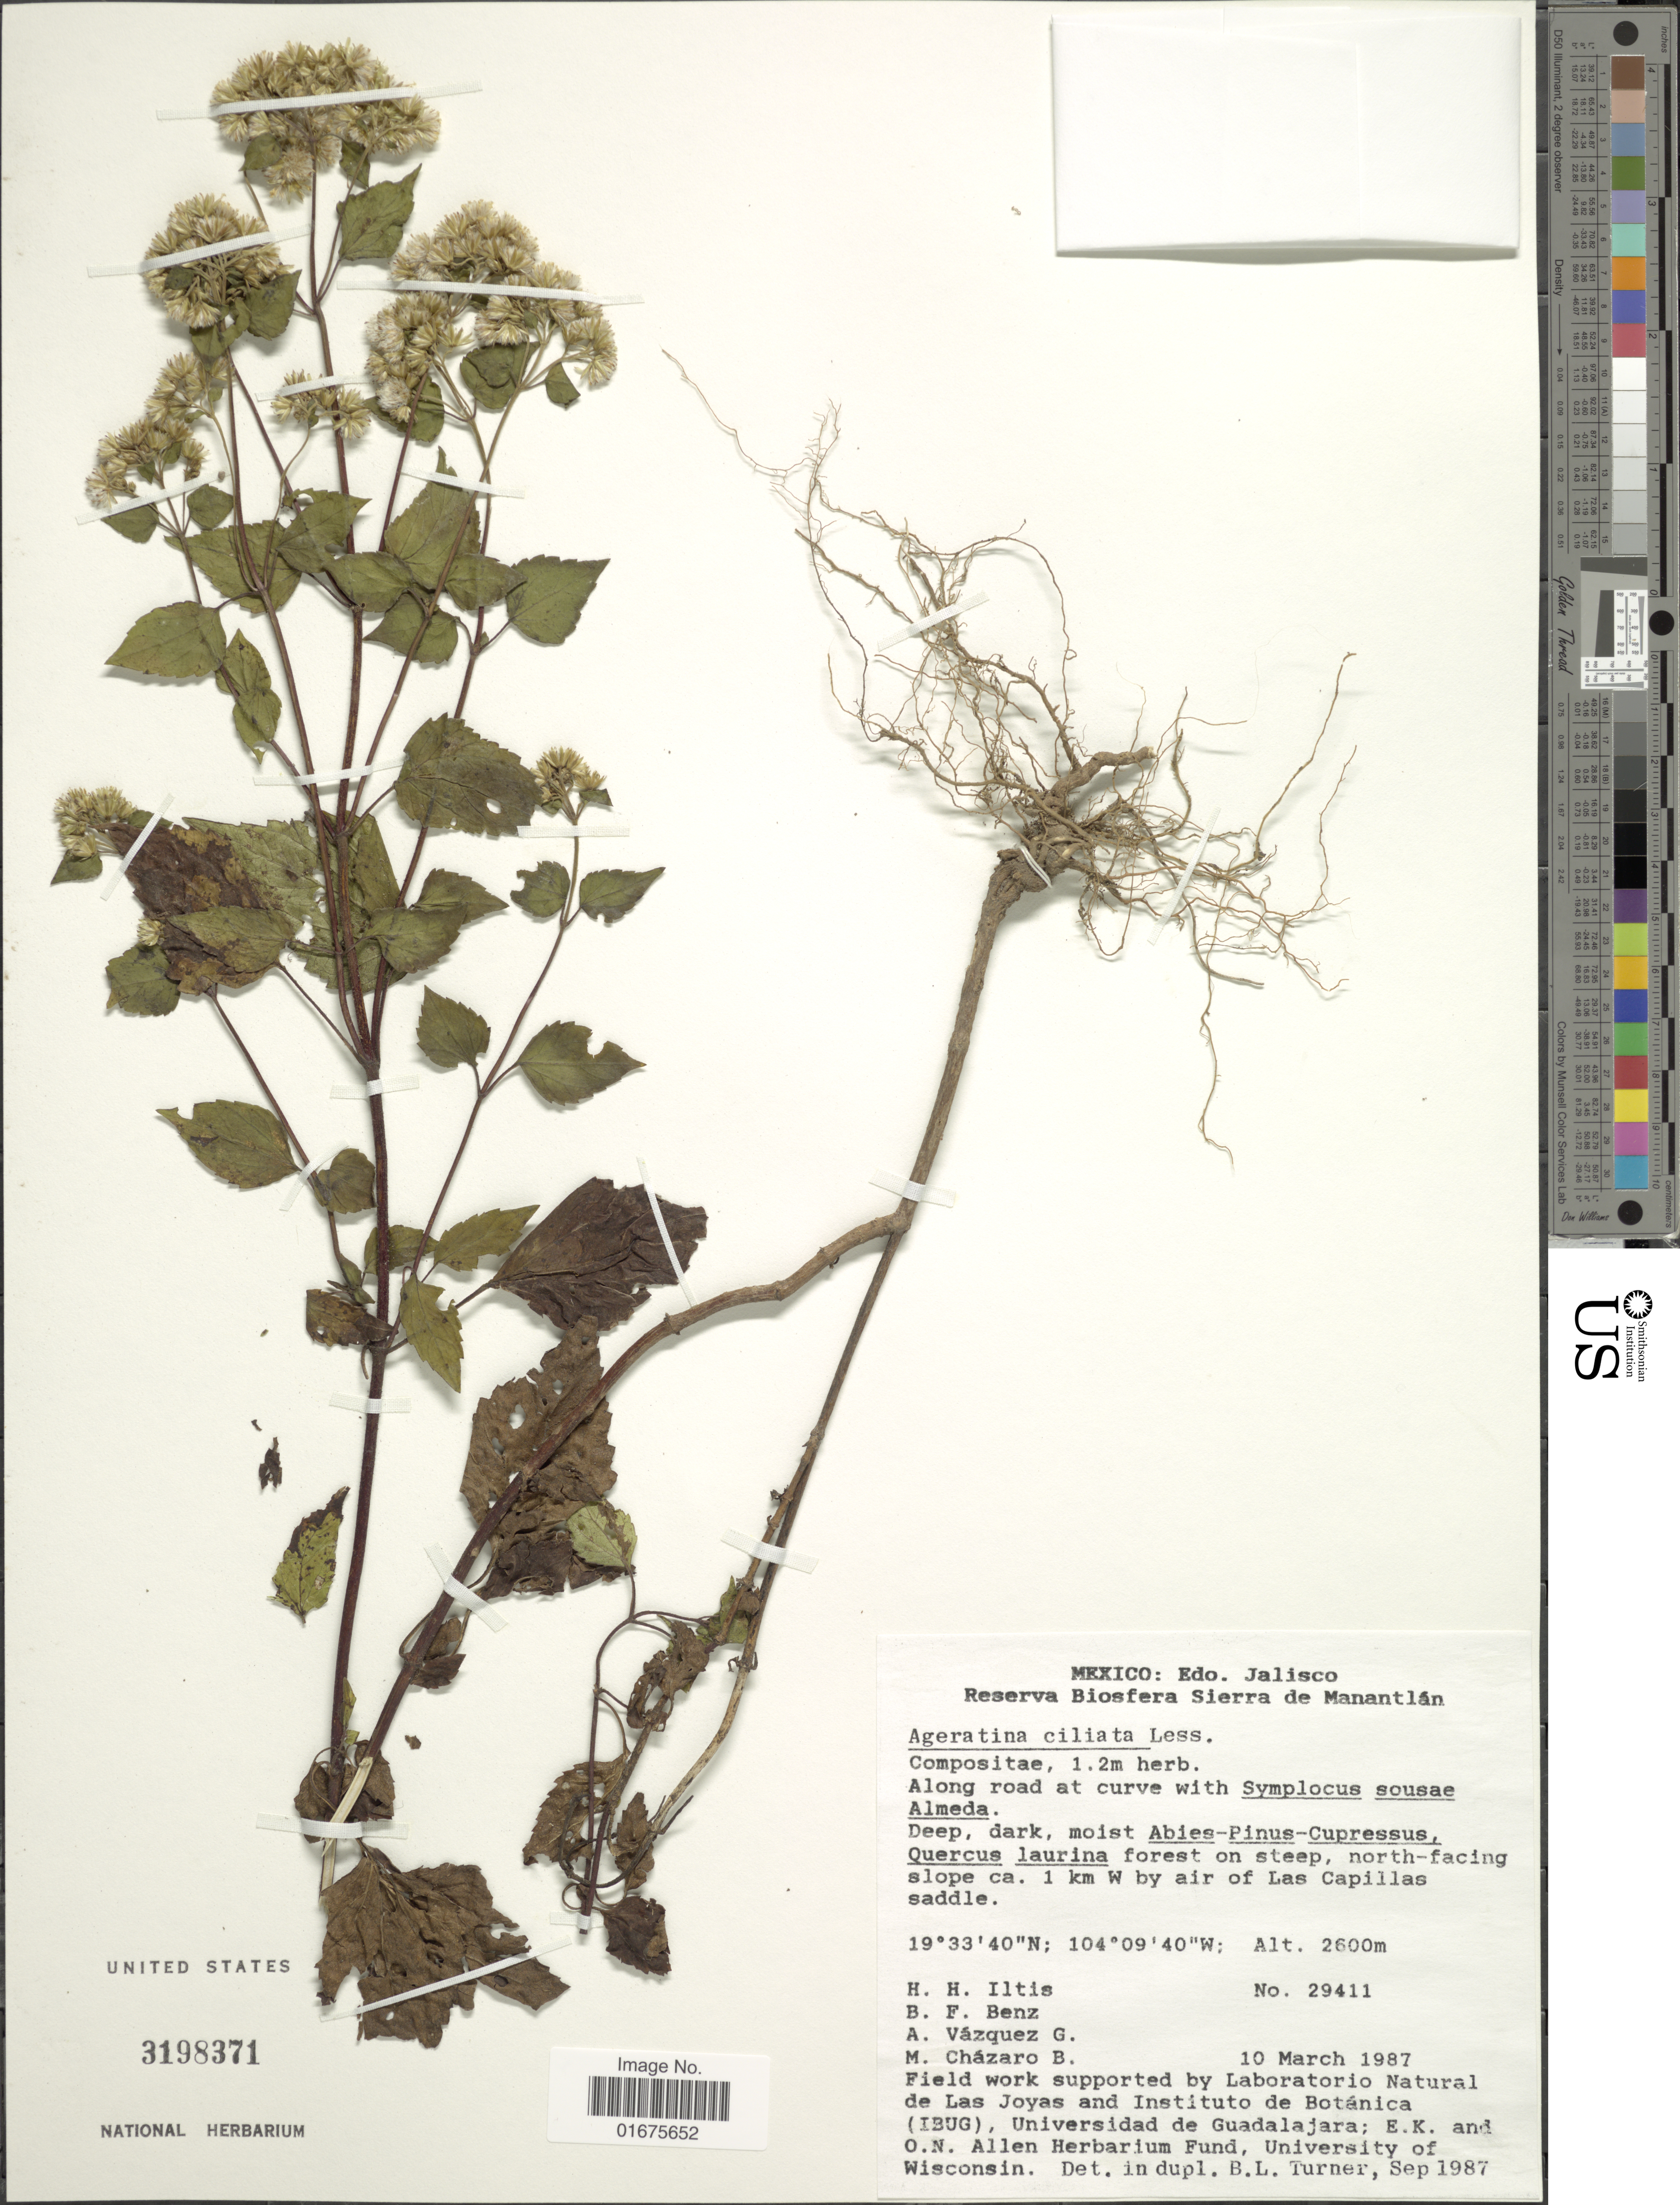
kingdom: Plantae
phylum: Tracheophyta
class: Magnoliopsida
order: Asterales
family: Asteraceae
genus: Ageratina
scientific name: Ageratina ciliata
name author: (Less.) R.M. King & H. Rob.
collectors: H. H. Iltis, B. F. Benz, J. A. Vázquez G. & M. de J. Cházaro Basáñoez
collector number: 29411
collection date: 1987-03-10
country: Mexico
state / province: Jalisco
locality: Reserva Biosfera Sierra de Manatlan, forest on steep, north facing slope ca. 1 km W by air of Las Capillas saddle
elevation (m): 2600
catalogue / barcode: US 3198371